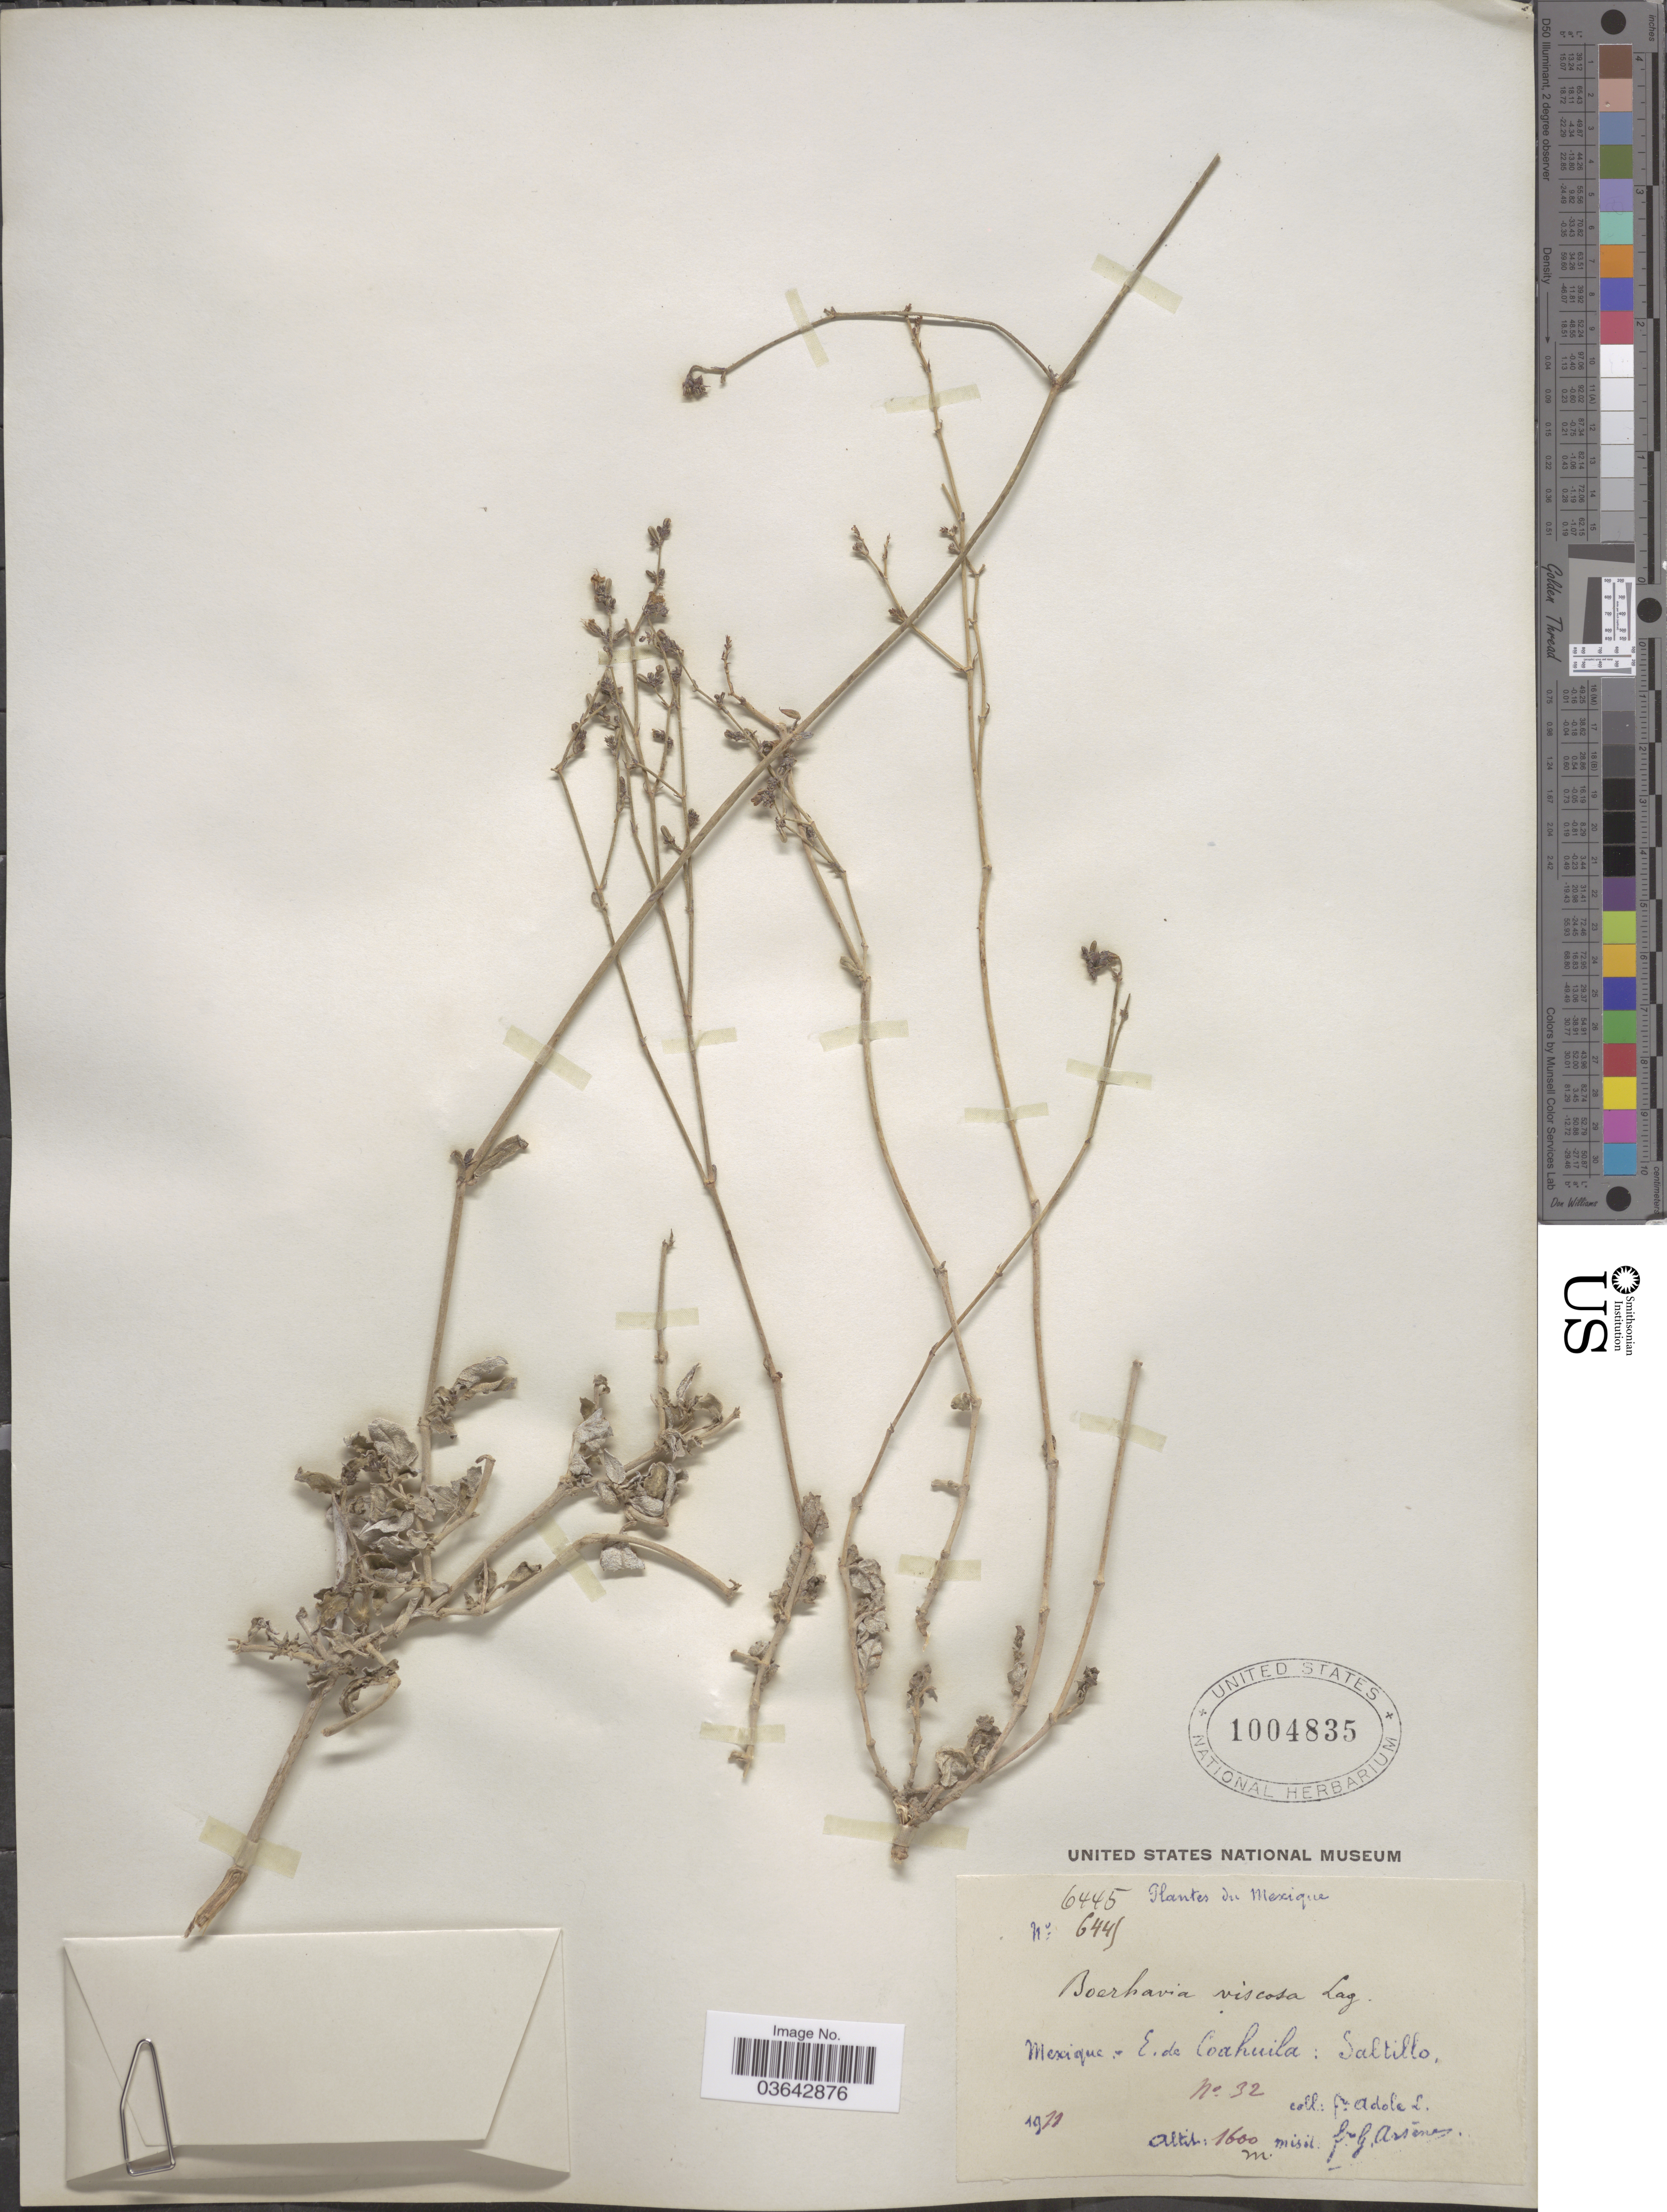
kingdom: Plantae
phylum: Tracheophyta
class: Magnoliopsida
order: Caryophyllales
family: Nyctaginaceae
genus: Boerhavia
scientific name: Boerhavia caribaea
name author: Jacq.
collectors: F. Adole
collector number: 6445/32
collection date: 1971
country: Mexico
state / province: Coahuila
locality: E. de Coahuila: Saltillo.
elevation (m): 1600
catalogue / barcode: US 1004835